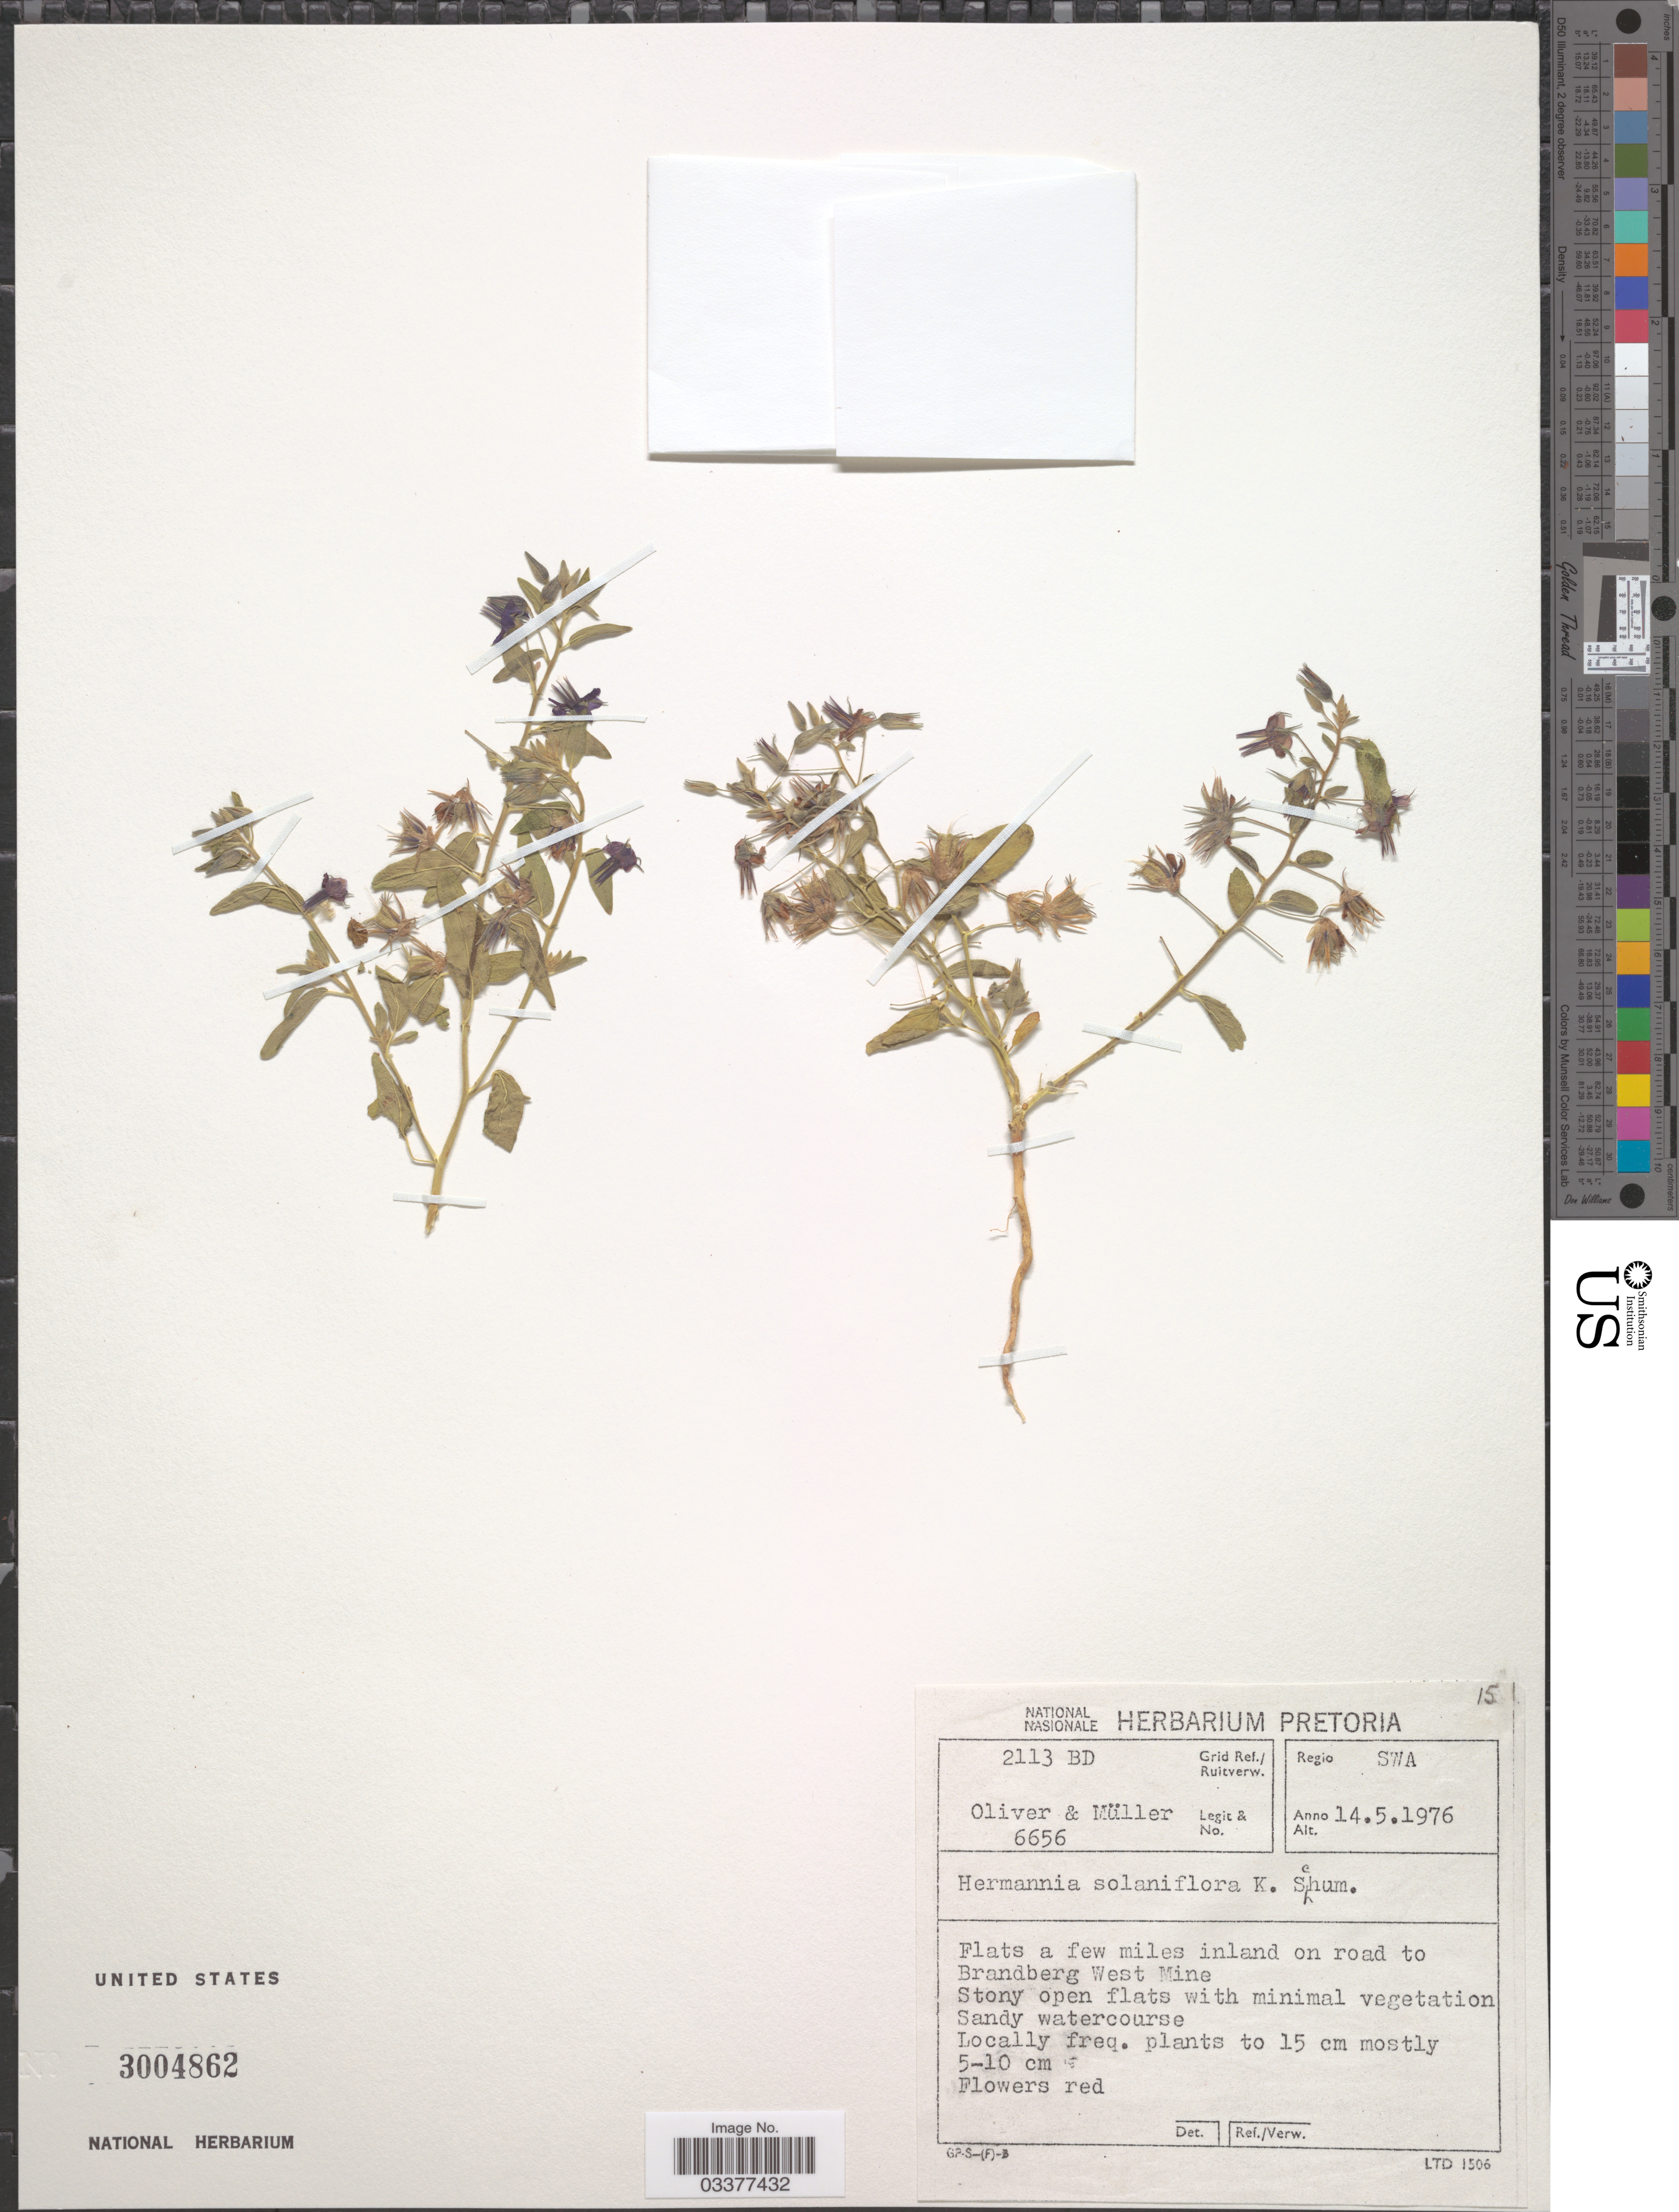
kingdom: Plantae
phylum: Tracheophyta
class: Magnoliopsida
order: Malvales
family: Malvaceae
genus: Hermannia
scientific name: Hermannia solaniflora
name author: K. Schum.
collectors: Oliver, -- & -- Müller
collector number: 6656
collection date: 1976-05-14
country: Namibia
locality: Grid Ref./ Ruitverw. 2113 BD. Regio SWA. Flats a few miles inland on road to Brandberg West Mine.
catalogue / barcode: US 3004862